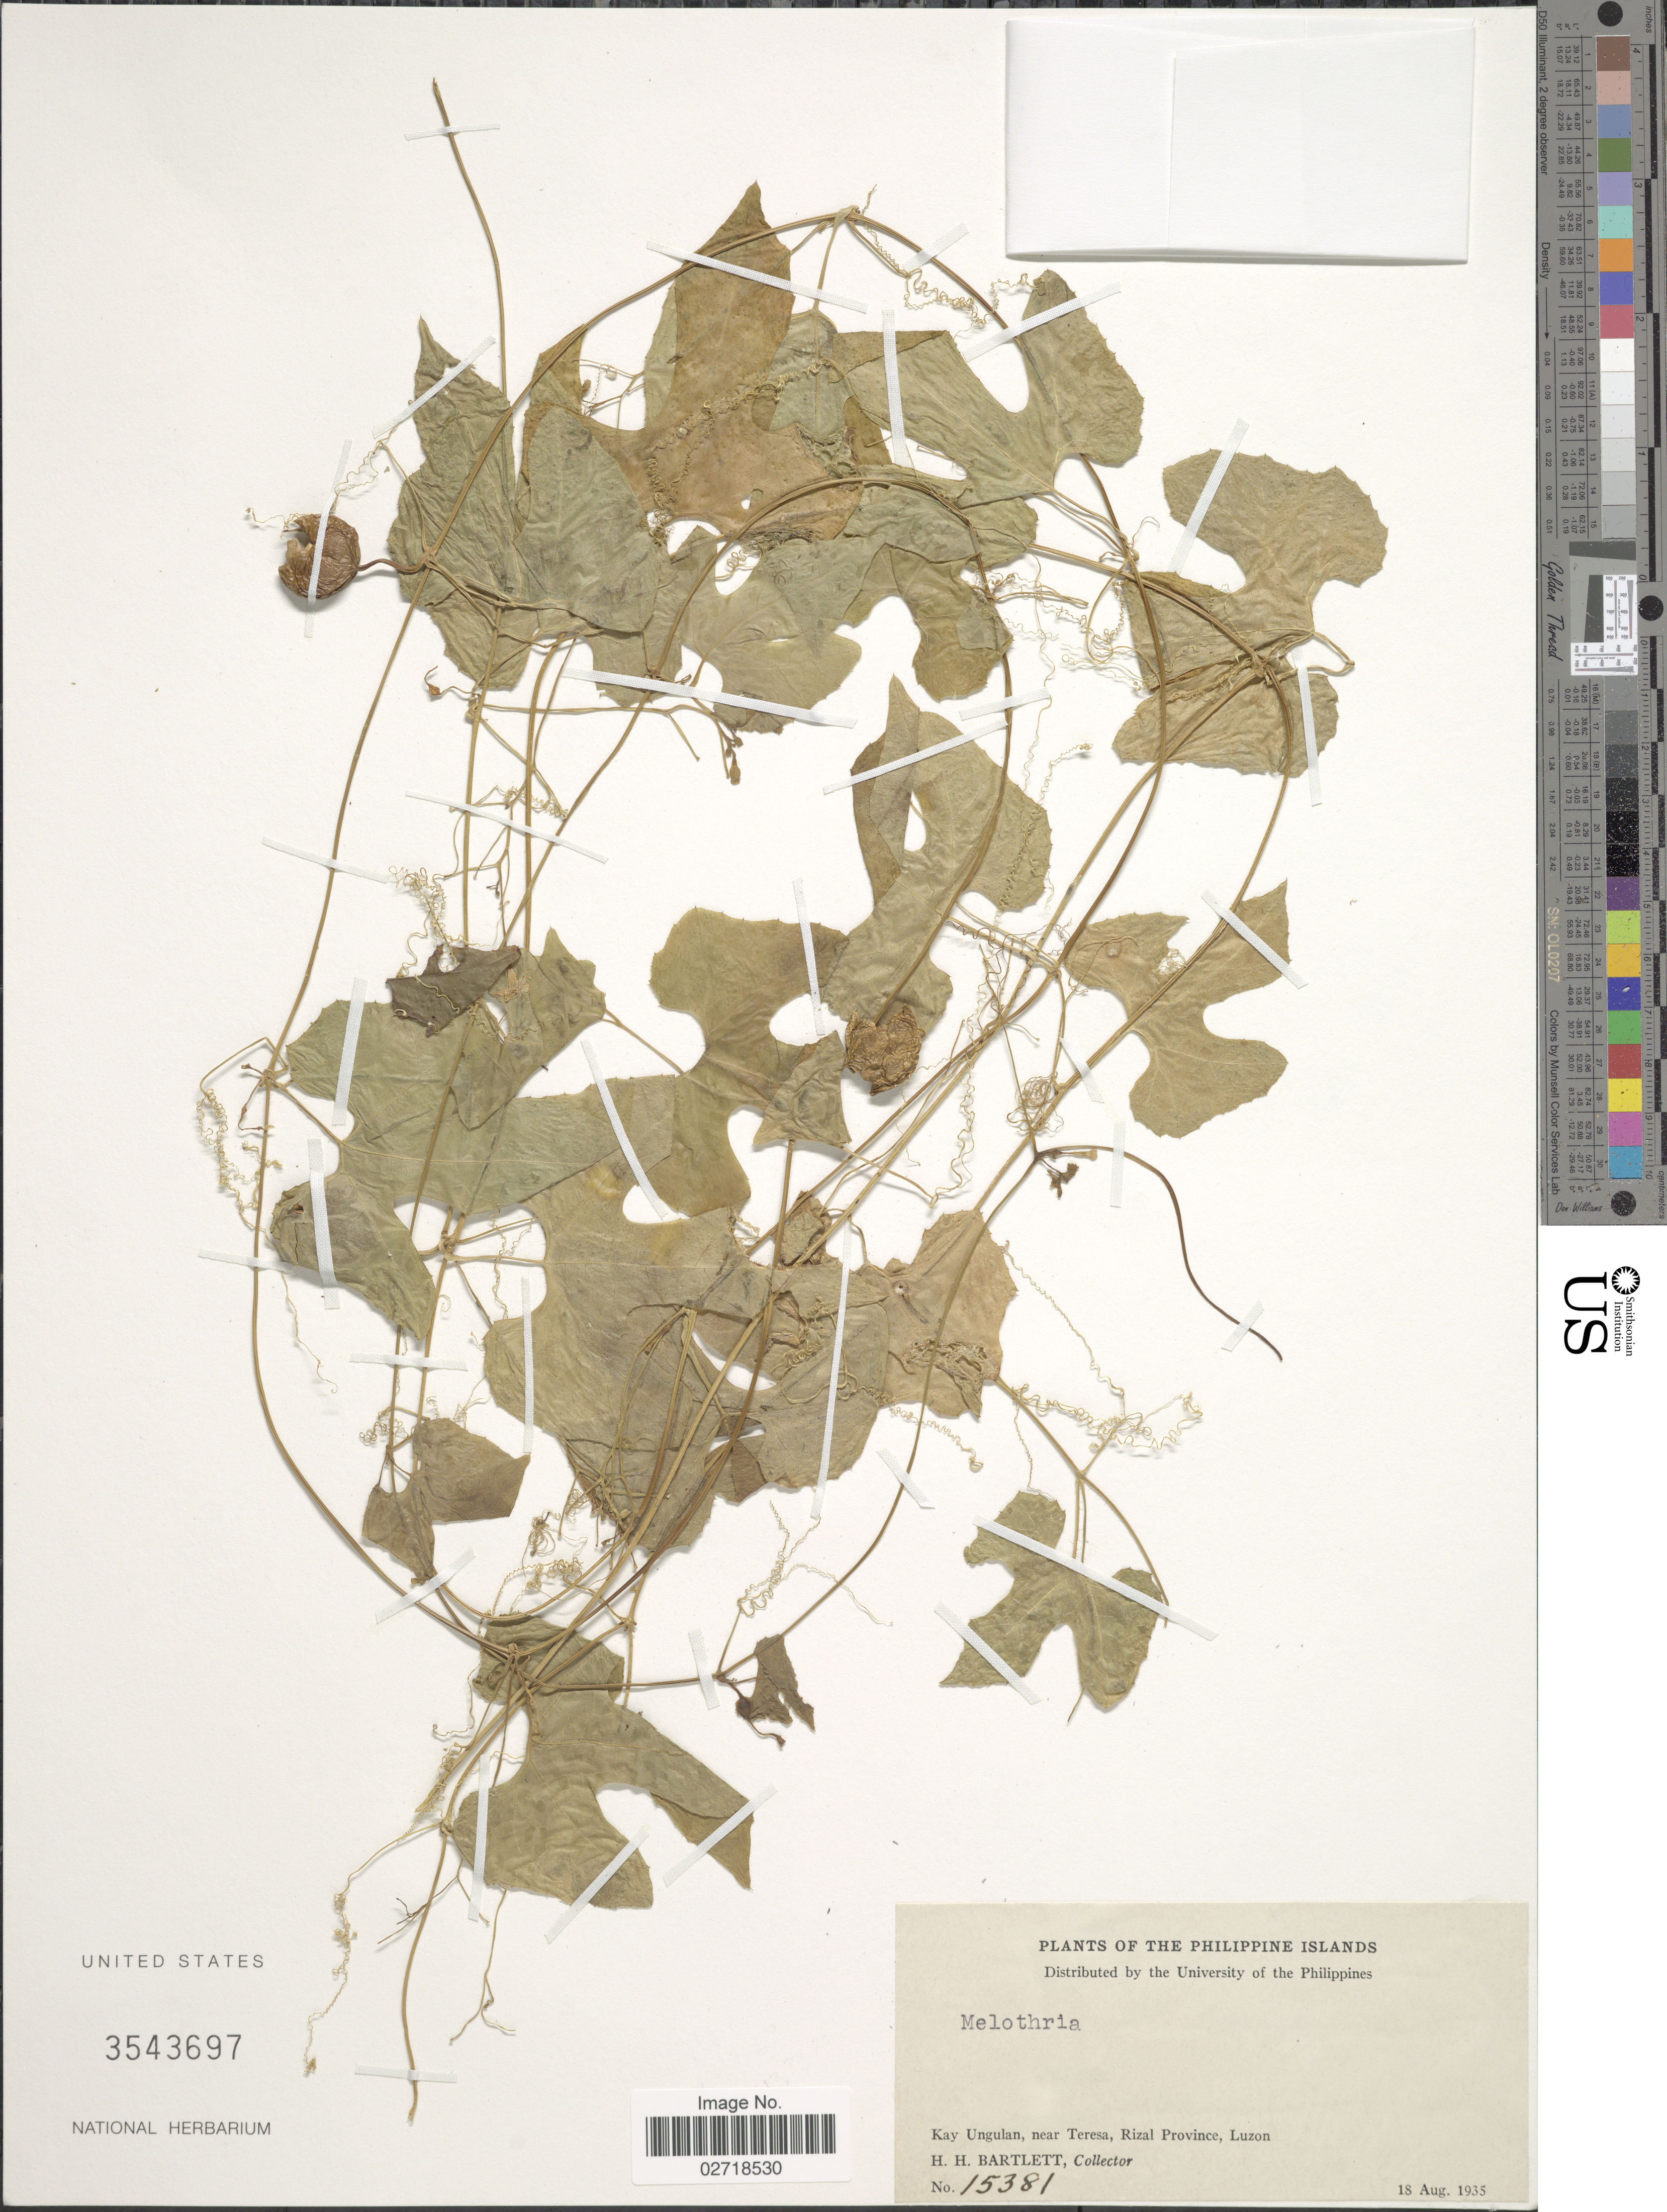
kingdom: Plantae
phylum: Tracheophyta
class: Magnoliopsida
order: Cucurbitales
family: Cucurbitaceae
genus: Zehneria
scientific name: Zehneria sp.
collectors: H. H. Bartlett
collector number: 15381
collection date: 1935-08-18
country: Philippines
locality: Kay Ungulan, near Teresa, Rizal Province, Luzon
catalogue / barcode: US 3543697